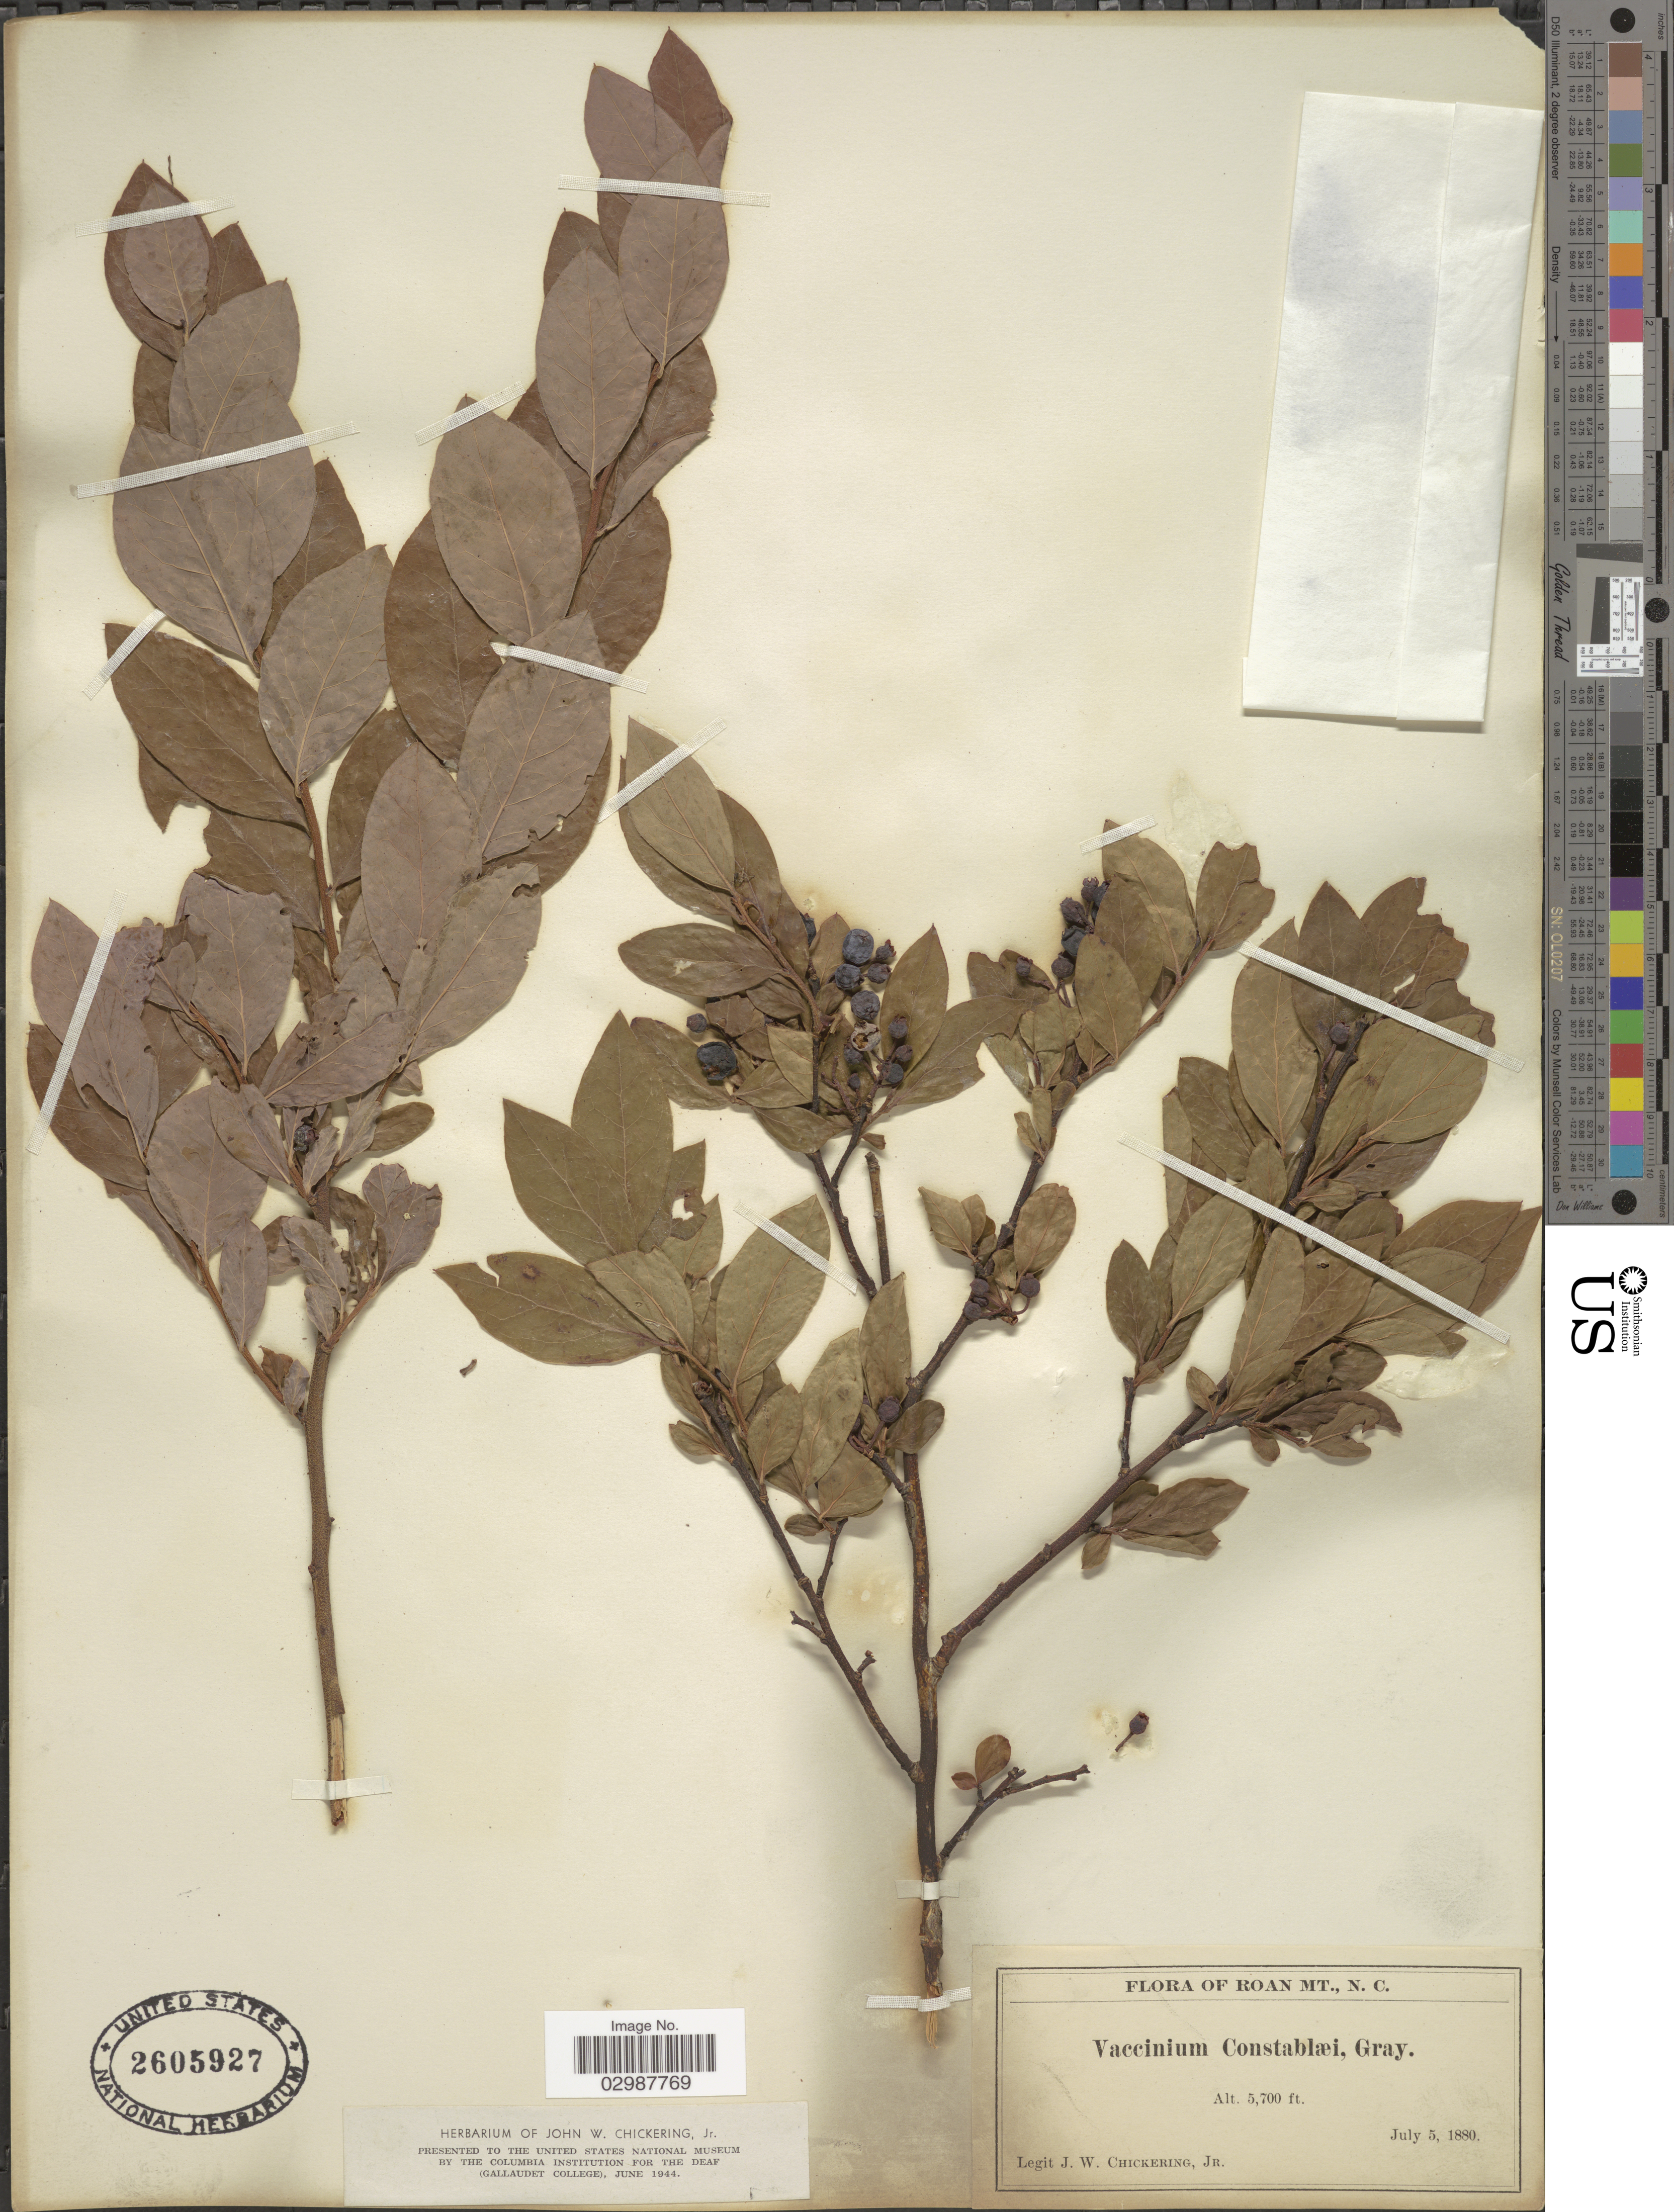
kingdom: Plantae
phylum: Tracheophyta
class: Magnoliopsida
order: Ericales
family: Ericaceae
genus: Vaccinium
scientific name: Vaccinium constablaei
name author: A. Gray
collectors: J. W. Chickering Jr.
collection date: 1880-07-05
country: United States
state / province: North Carolina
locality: Roan Mt.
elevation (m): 1737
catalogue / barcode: US 2605927